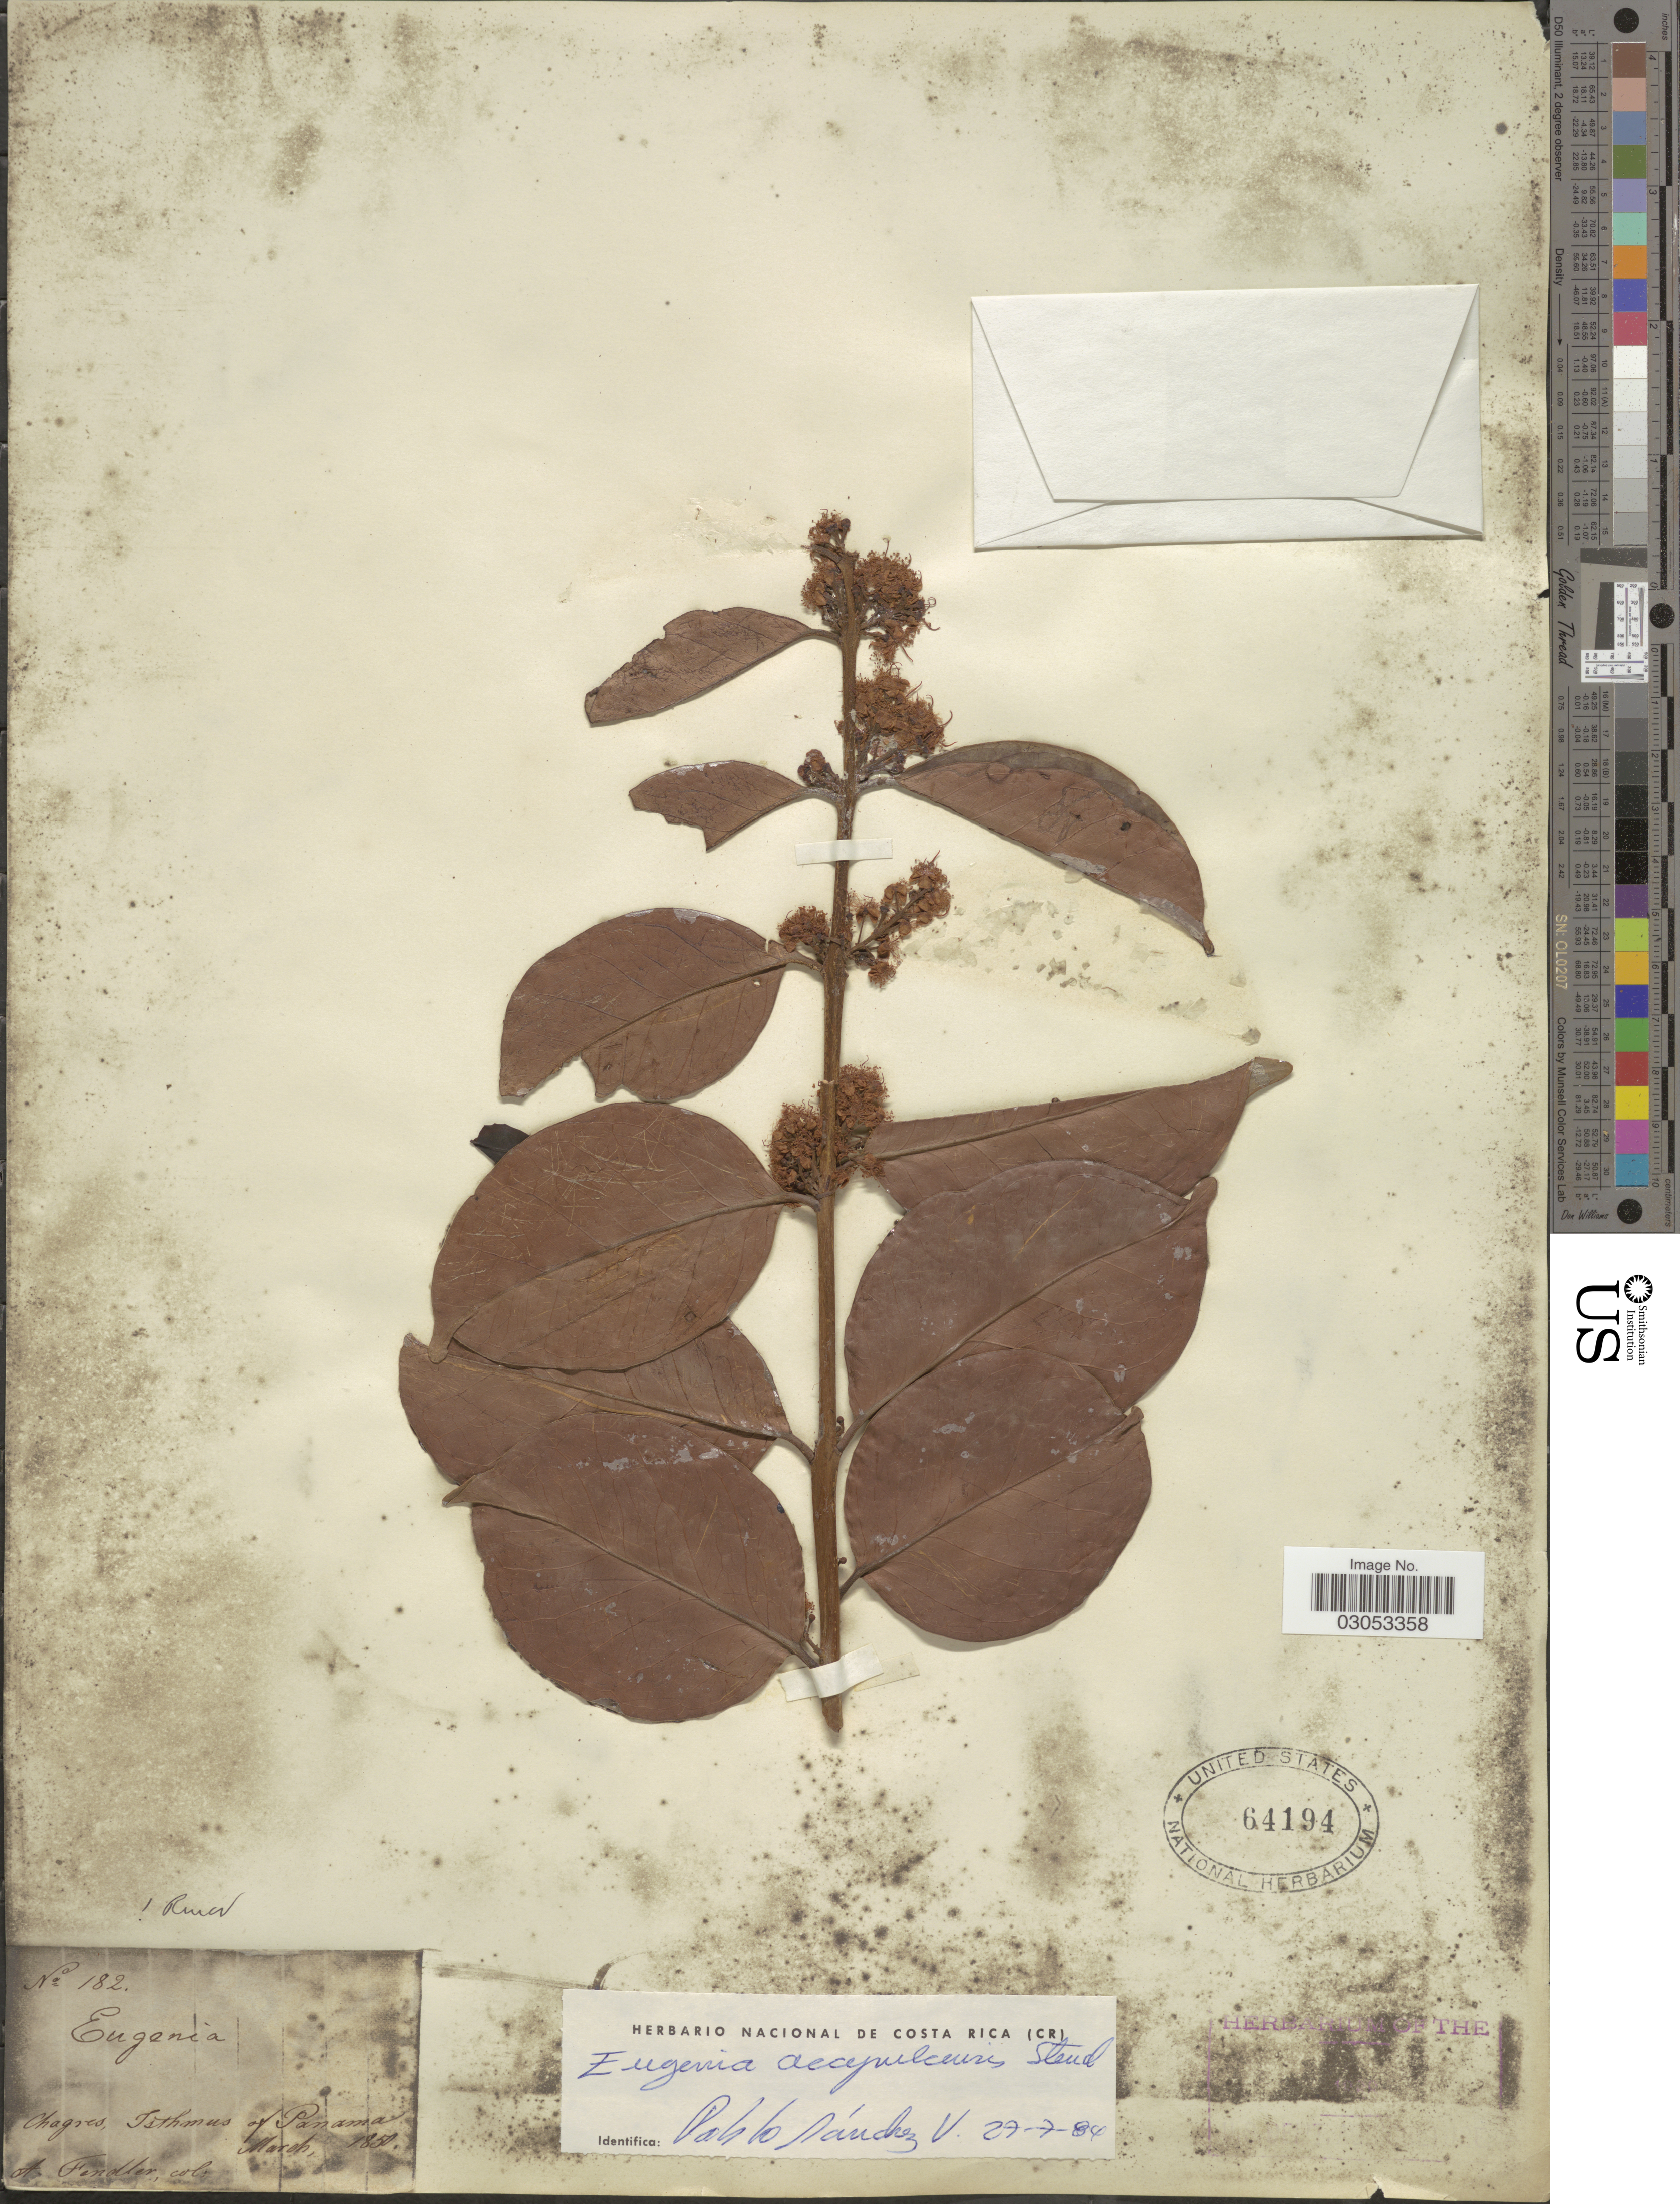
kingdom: Plantae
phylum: Tracheophyta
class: Magnoliopsida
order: Myrtales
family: Myrtaceae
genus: Eugenia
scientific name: Eugenia acapulcensis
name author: Steud.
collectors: A. Fendler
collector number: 182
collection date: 1850-03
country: Panama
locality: Chagres, Isthmus of Panama.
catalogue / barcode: US 64194